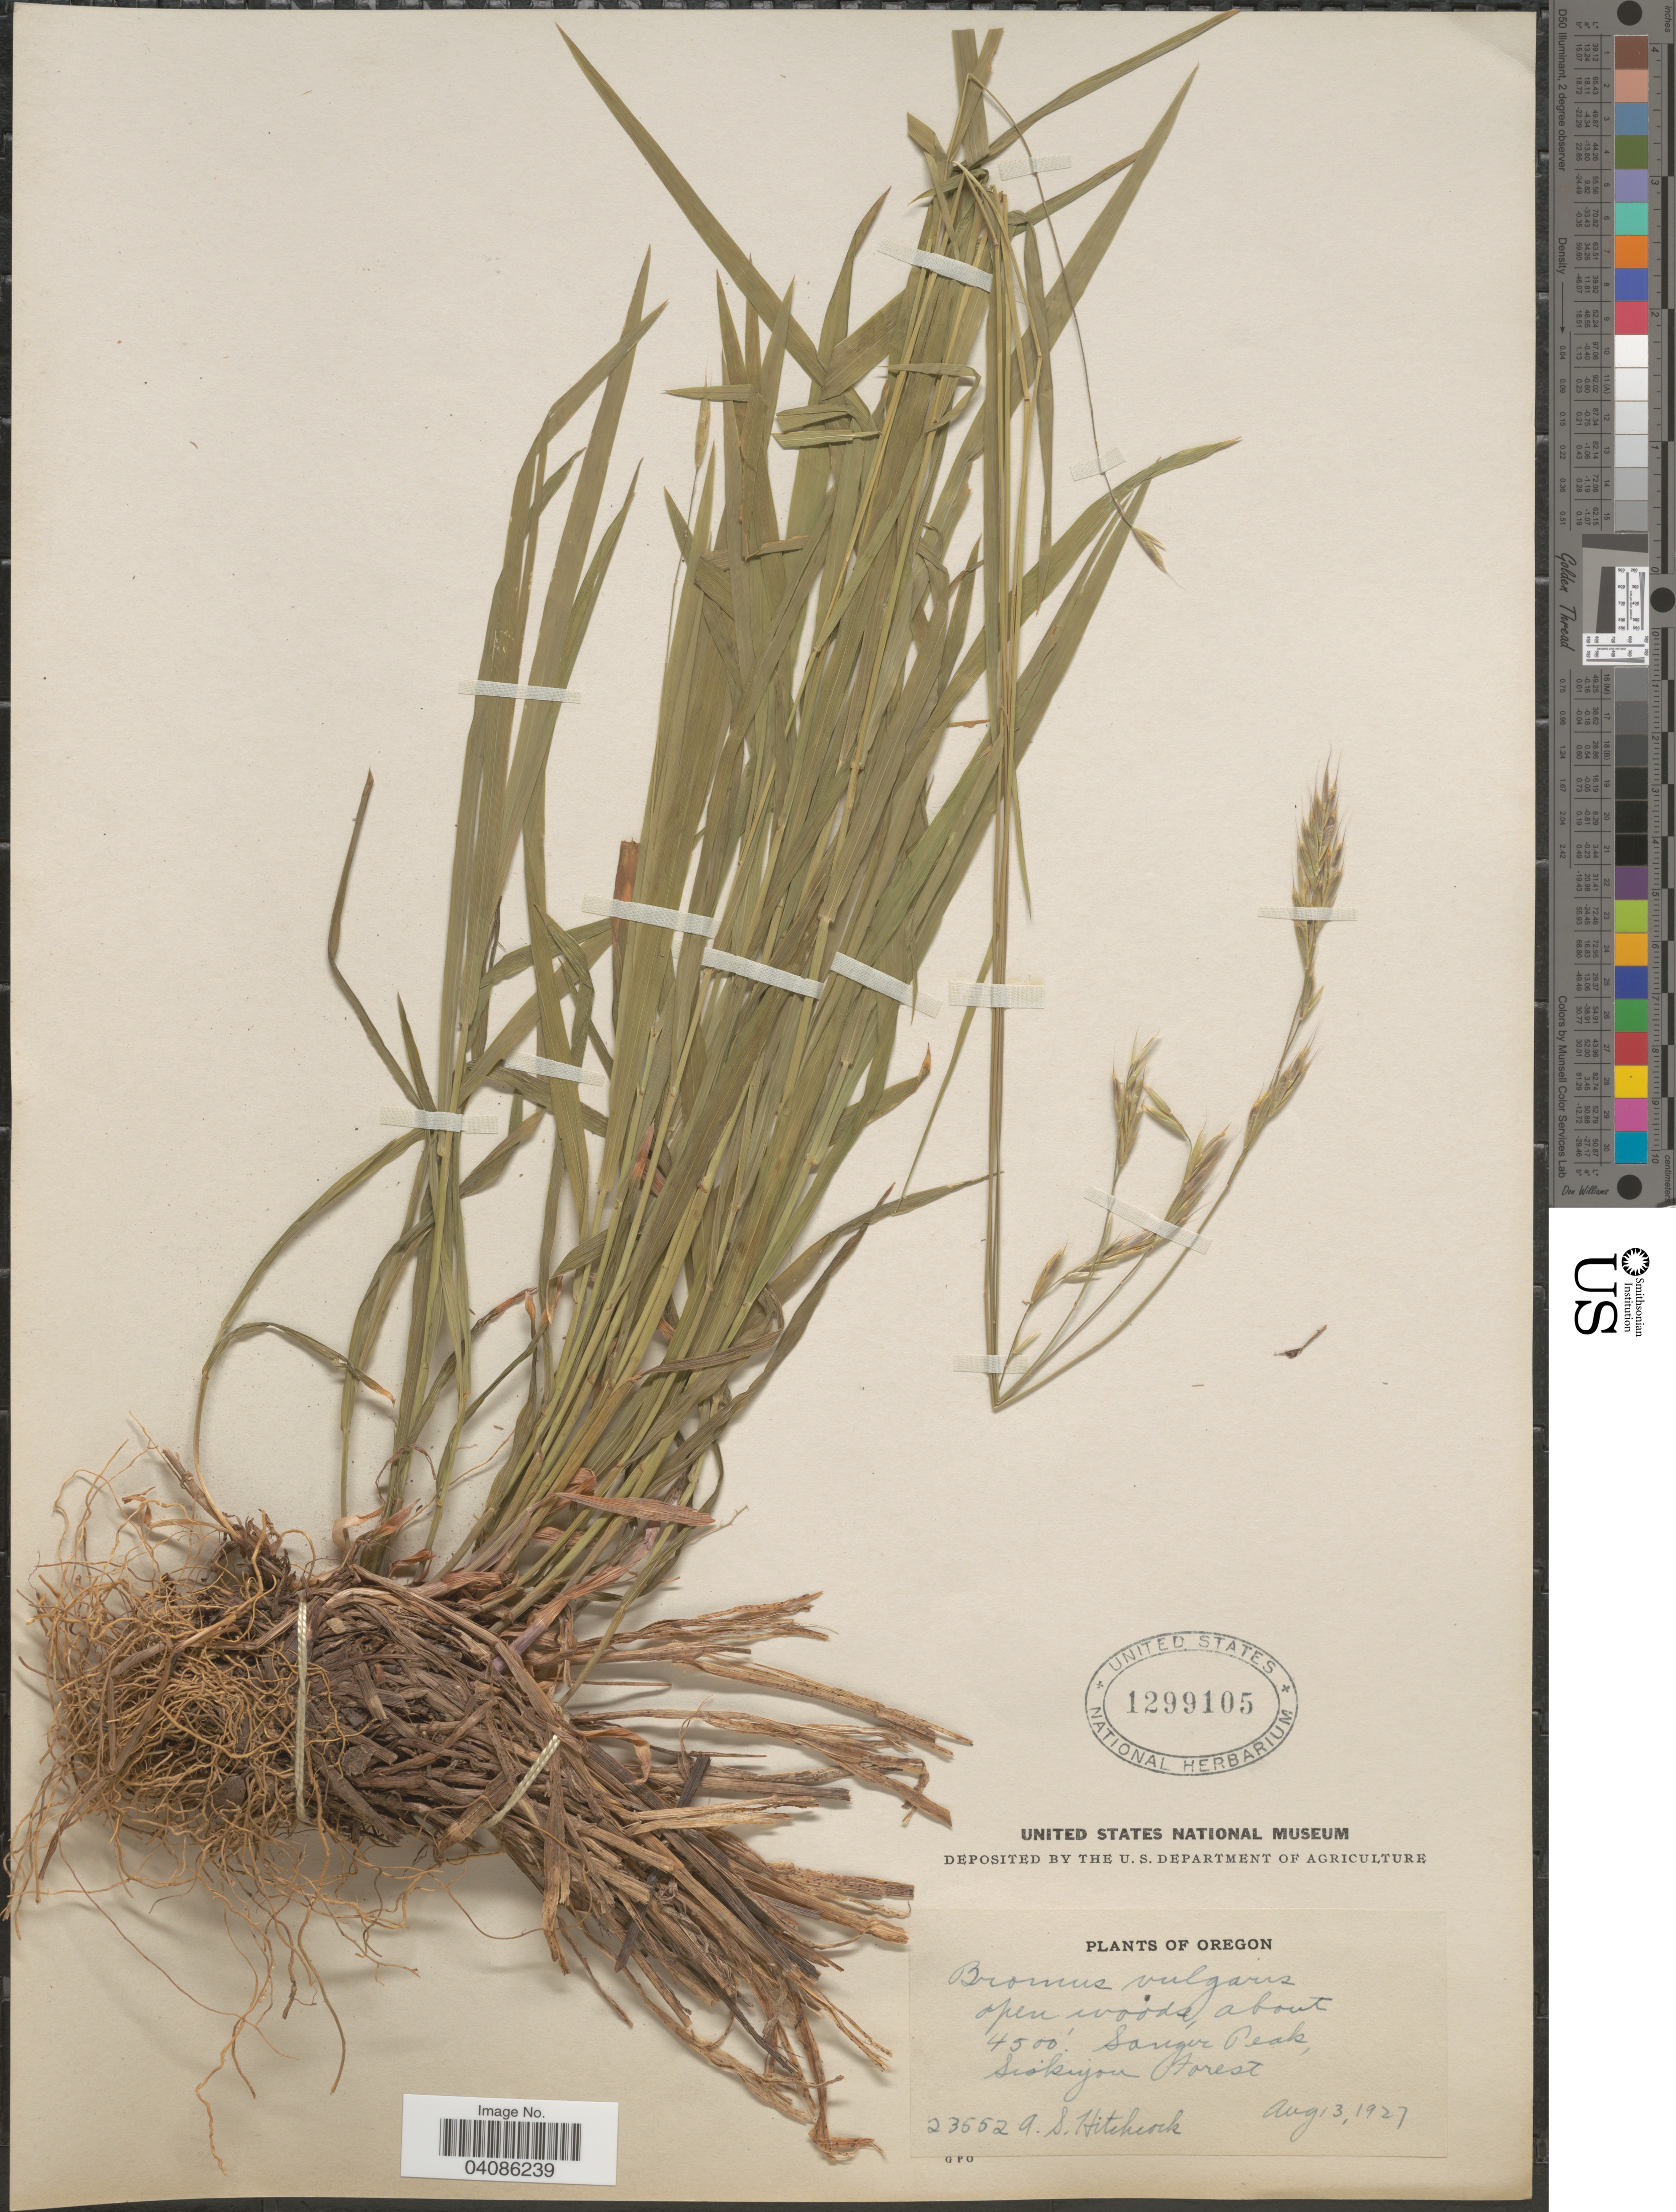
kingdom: Plantae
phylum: Tracheophyta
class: Liliopsida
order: Poales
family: Poaceae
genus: Bromus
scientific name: Bromus texensis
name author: (Shear) Hitchc.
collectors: A. S. Hitchcock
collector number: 23552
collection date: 1927-08-13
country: United States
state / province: Oregon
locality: Sanger Peak, Siskiyou Forest.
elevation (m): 1372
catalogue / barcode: US 1299105